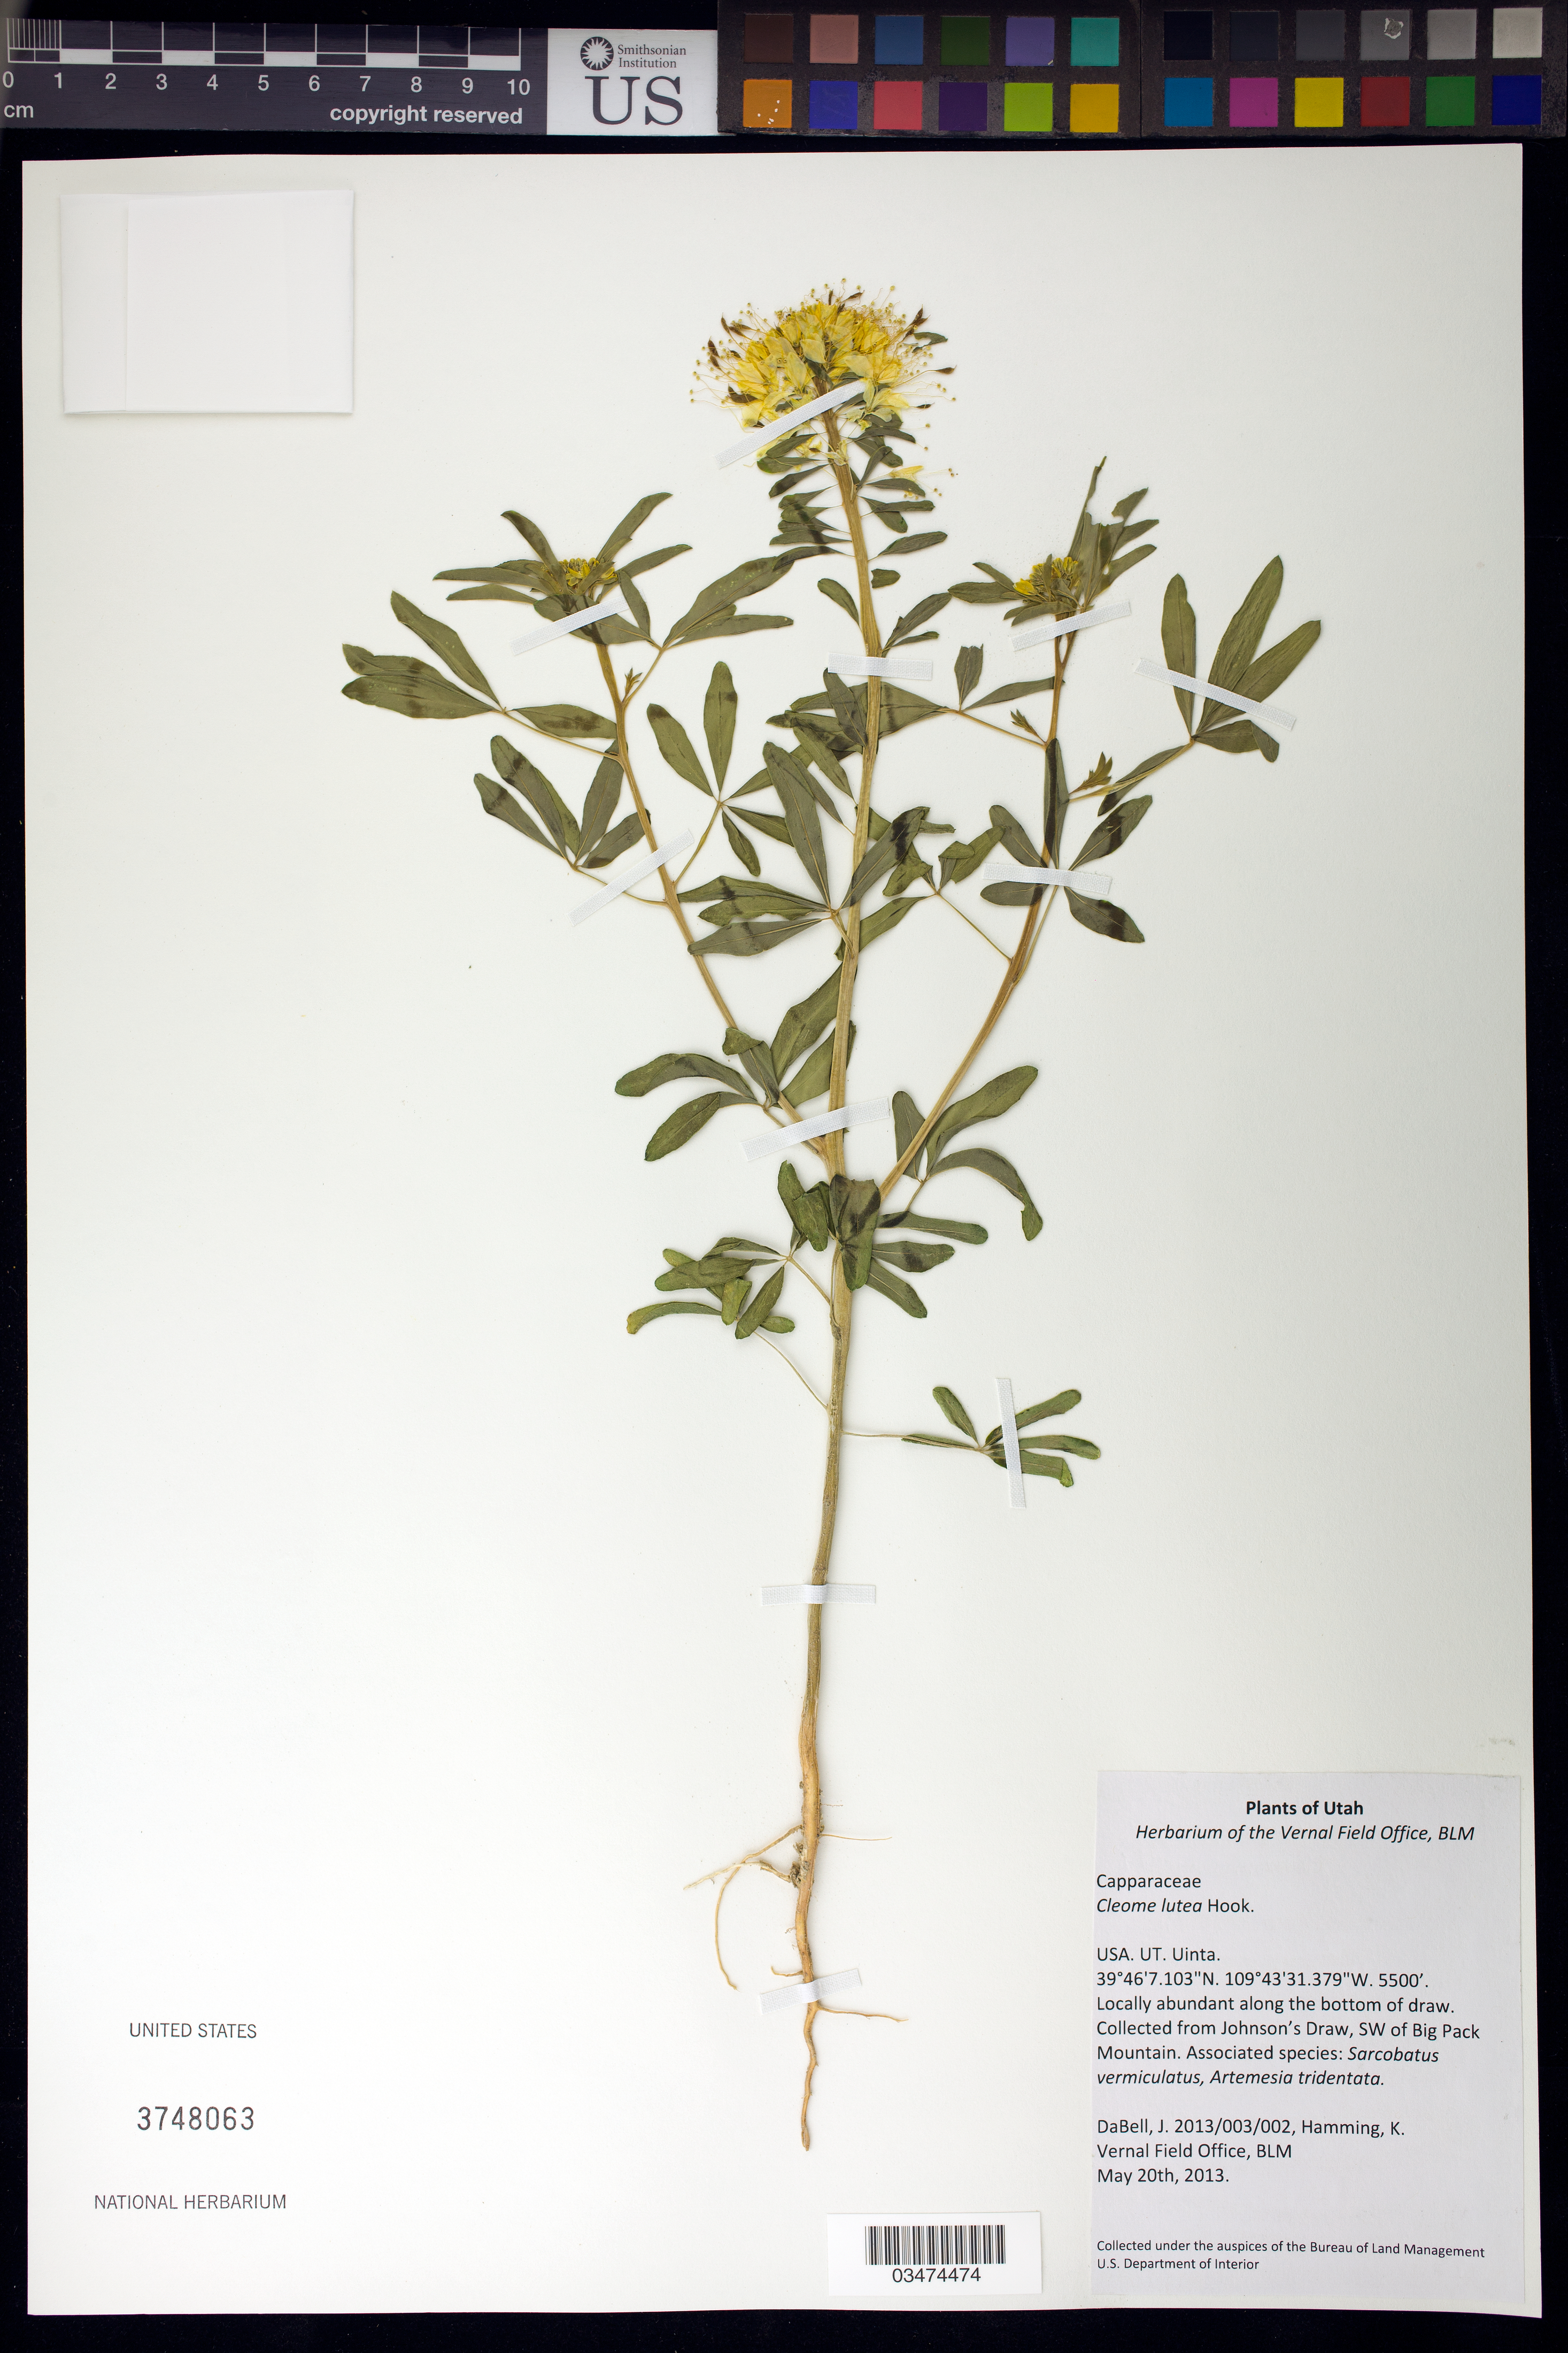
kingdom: Plantae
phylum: Tracheophyta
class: Magnoliopsida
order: Brassicales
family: Cleomaceae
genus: Cleomella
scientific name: Cleomella lutea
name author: (Hook.) Roalson & J.C. Hall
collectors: J. DaBell & K. Hamming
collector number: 2013/003/002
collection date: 2013-05-20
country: United States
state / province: Utah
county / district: Uintah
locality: SW of Big Pack Mountain, Johnson Draw.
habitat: With Sarcobatus vermiculatus, Artemisia tridentata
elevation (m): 1676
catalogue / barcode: US 3748063